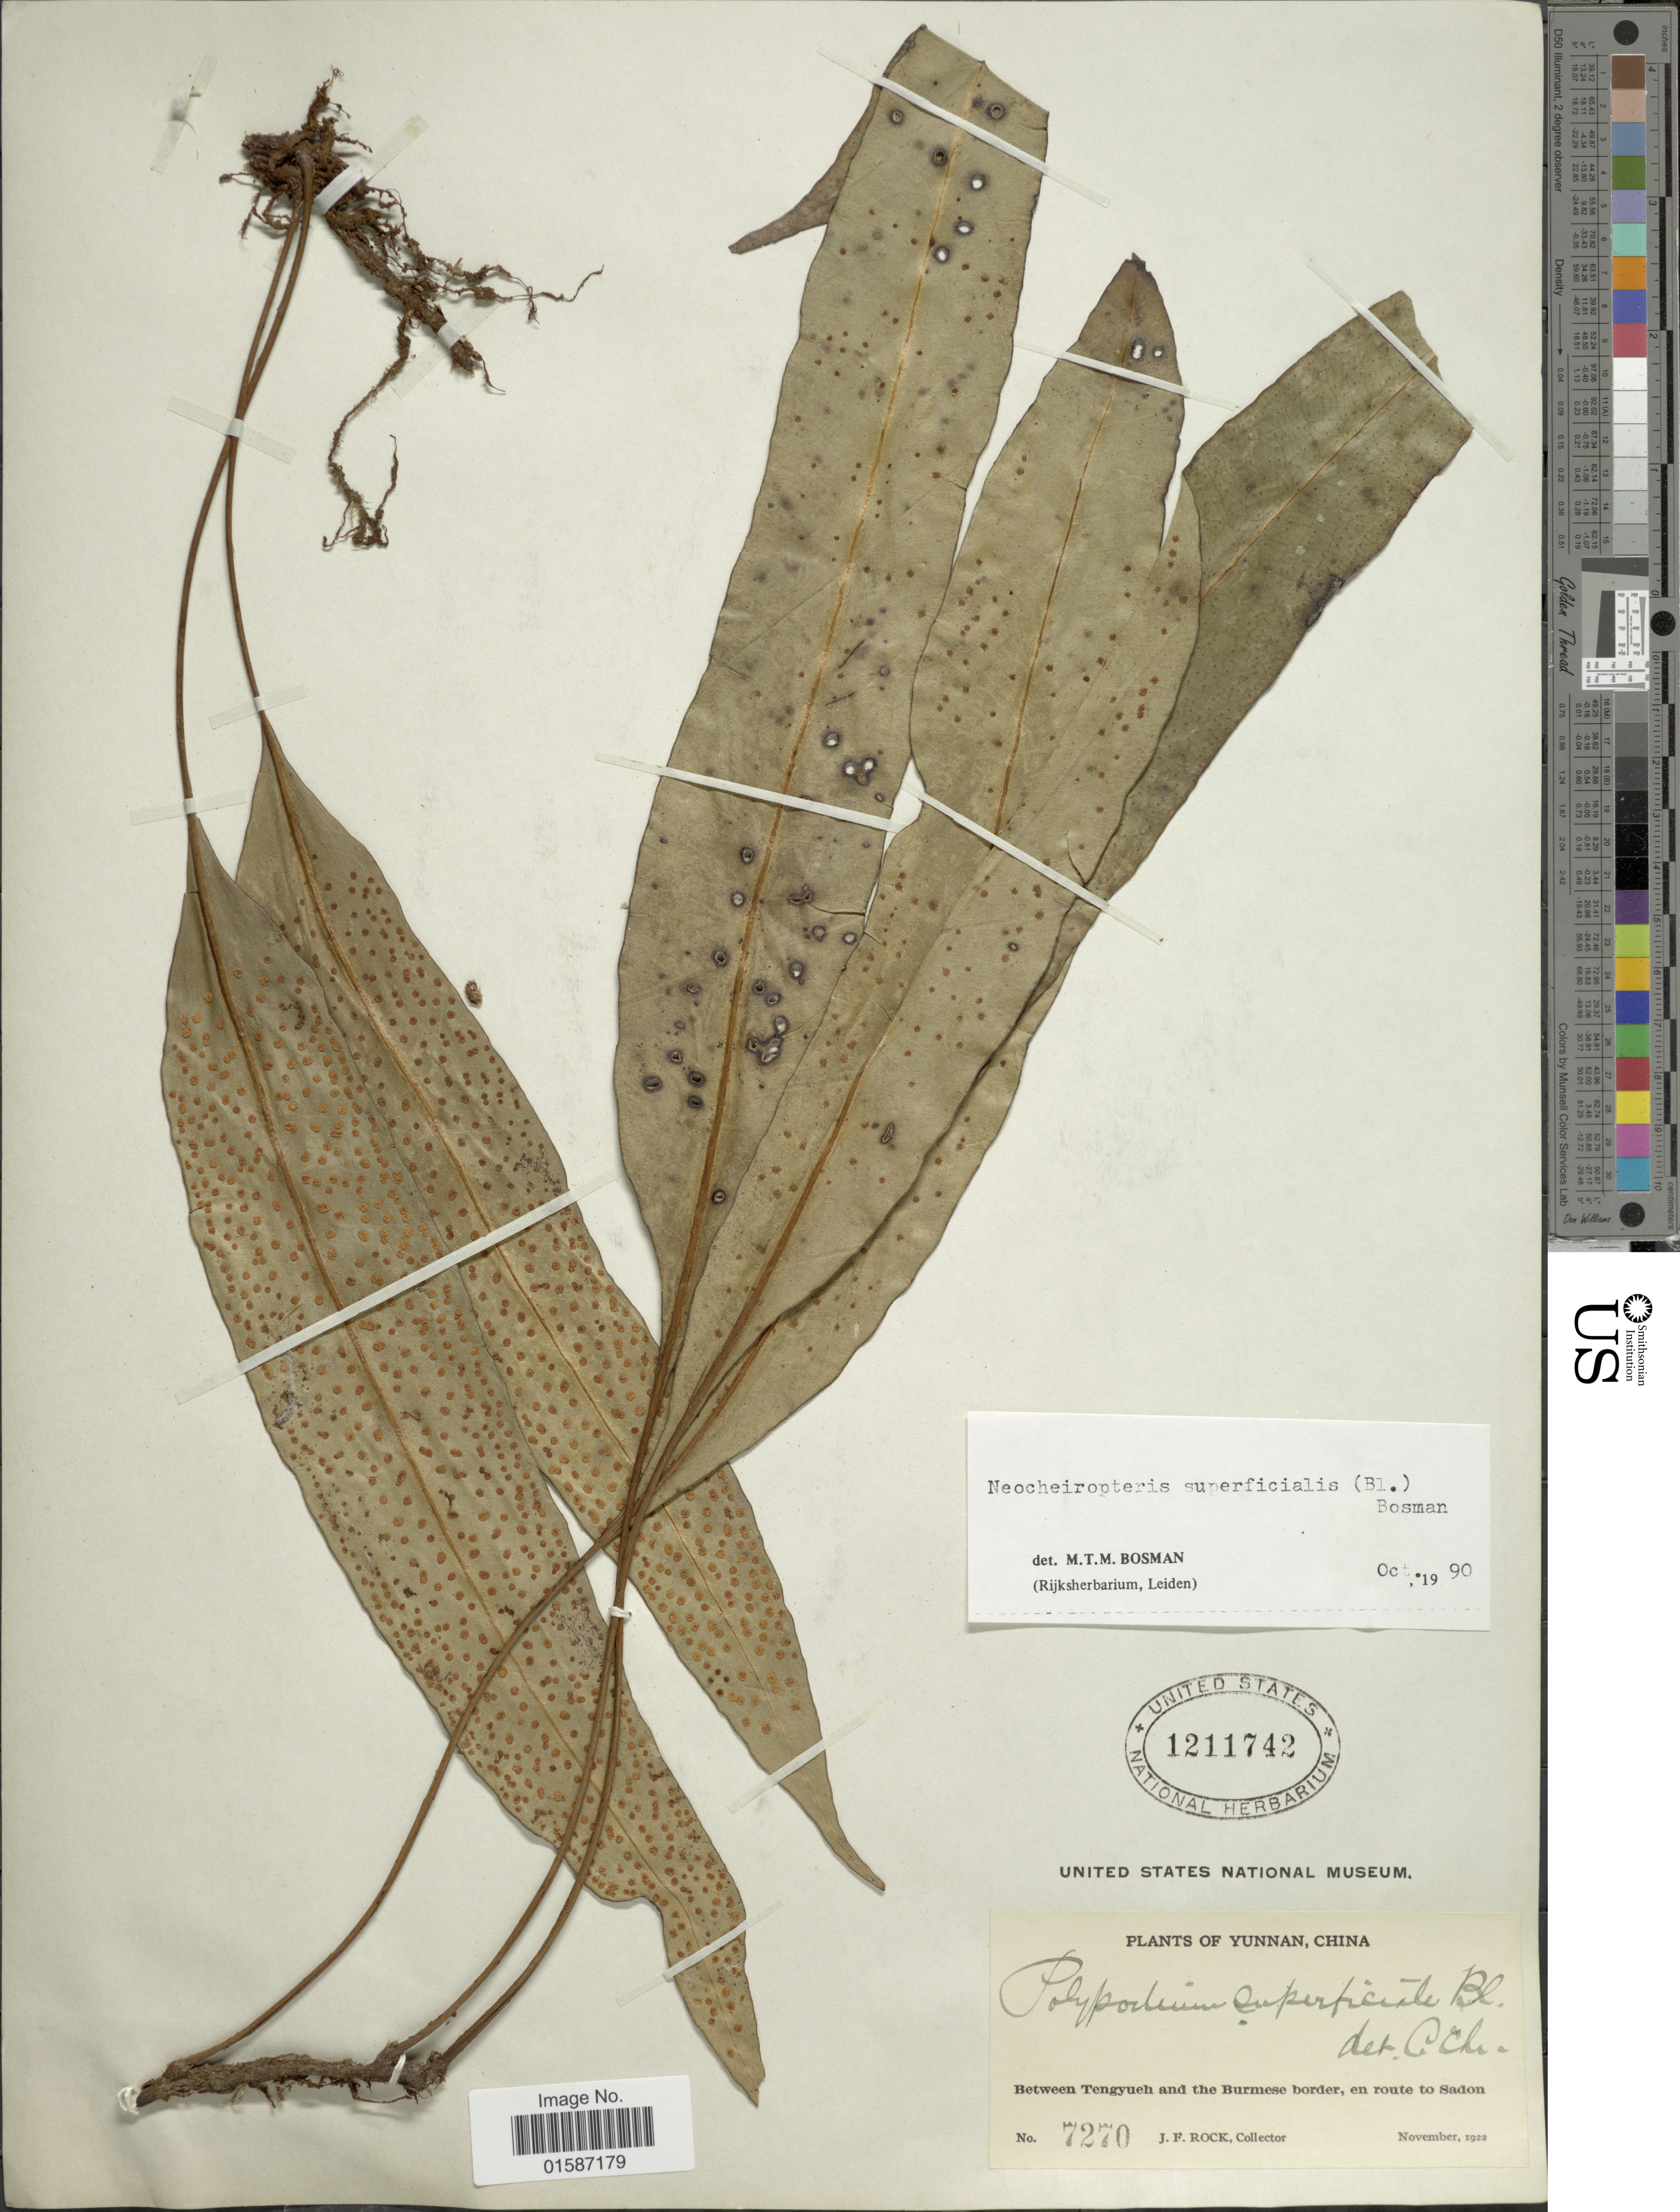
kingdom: Plantae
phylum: Tracheophyta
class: Polypodiopsida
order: Polypodiales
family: Polypodiaceae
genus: Lepidomicrosorium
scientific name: Lepidomicrosorium superficiale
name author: (Blume) Li S. Wang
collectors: J. Rock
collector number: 7270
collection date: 1922-11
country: China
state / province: Yunnan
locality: Between Tengyueh and the Burmese border, en route to Sadon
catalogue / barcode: US 1211742